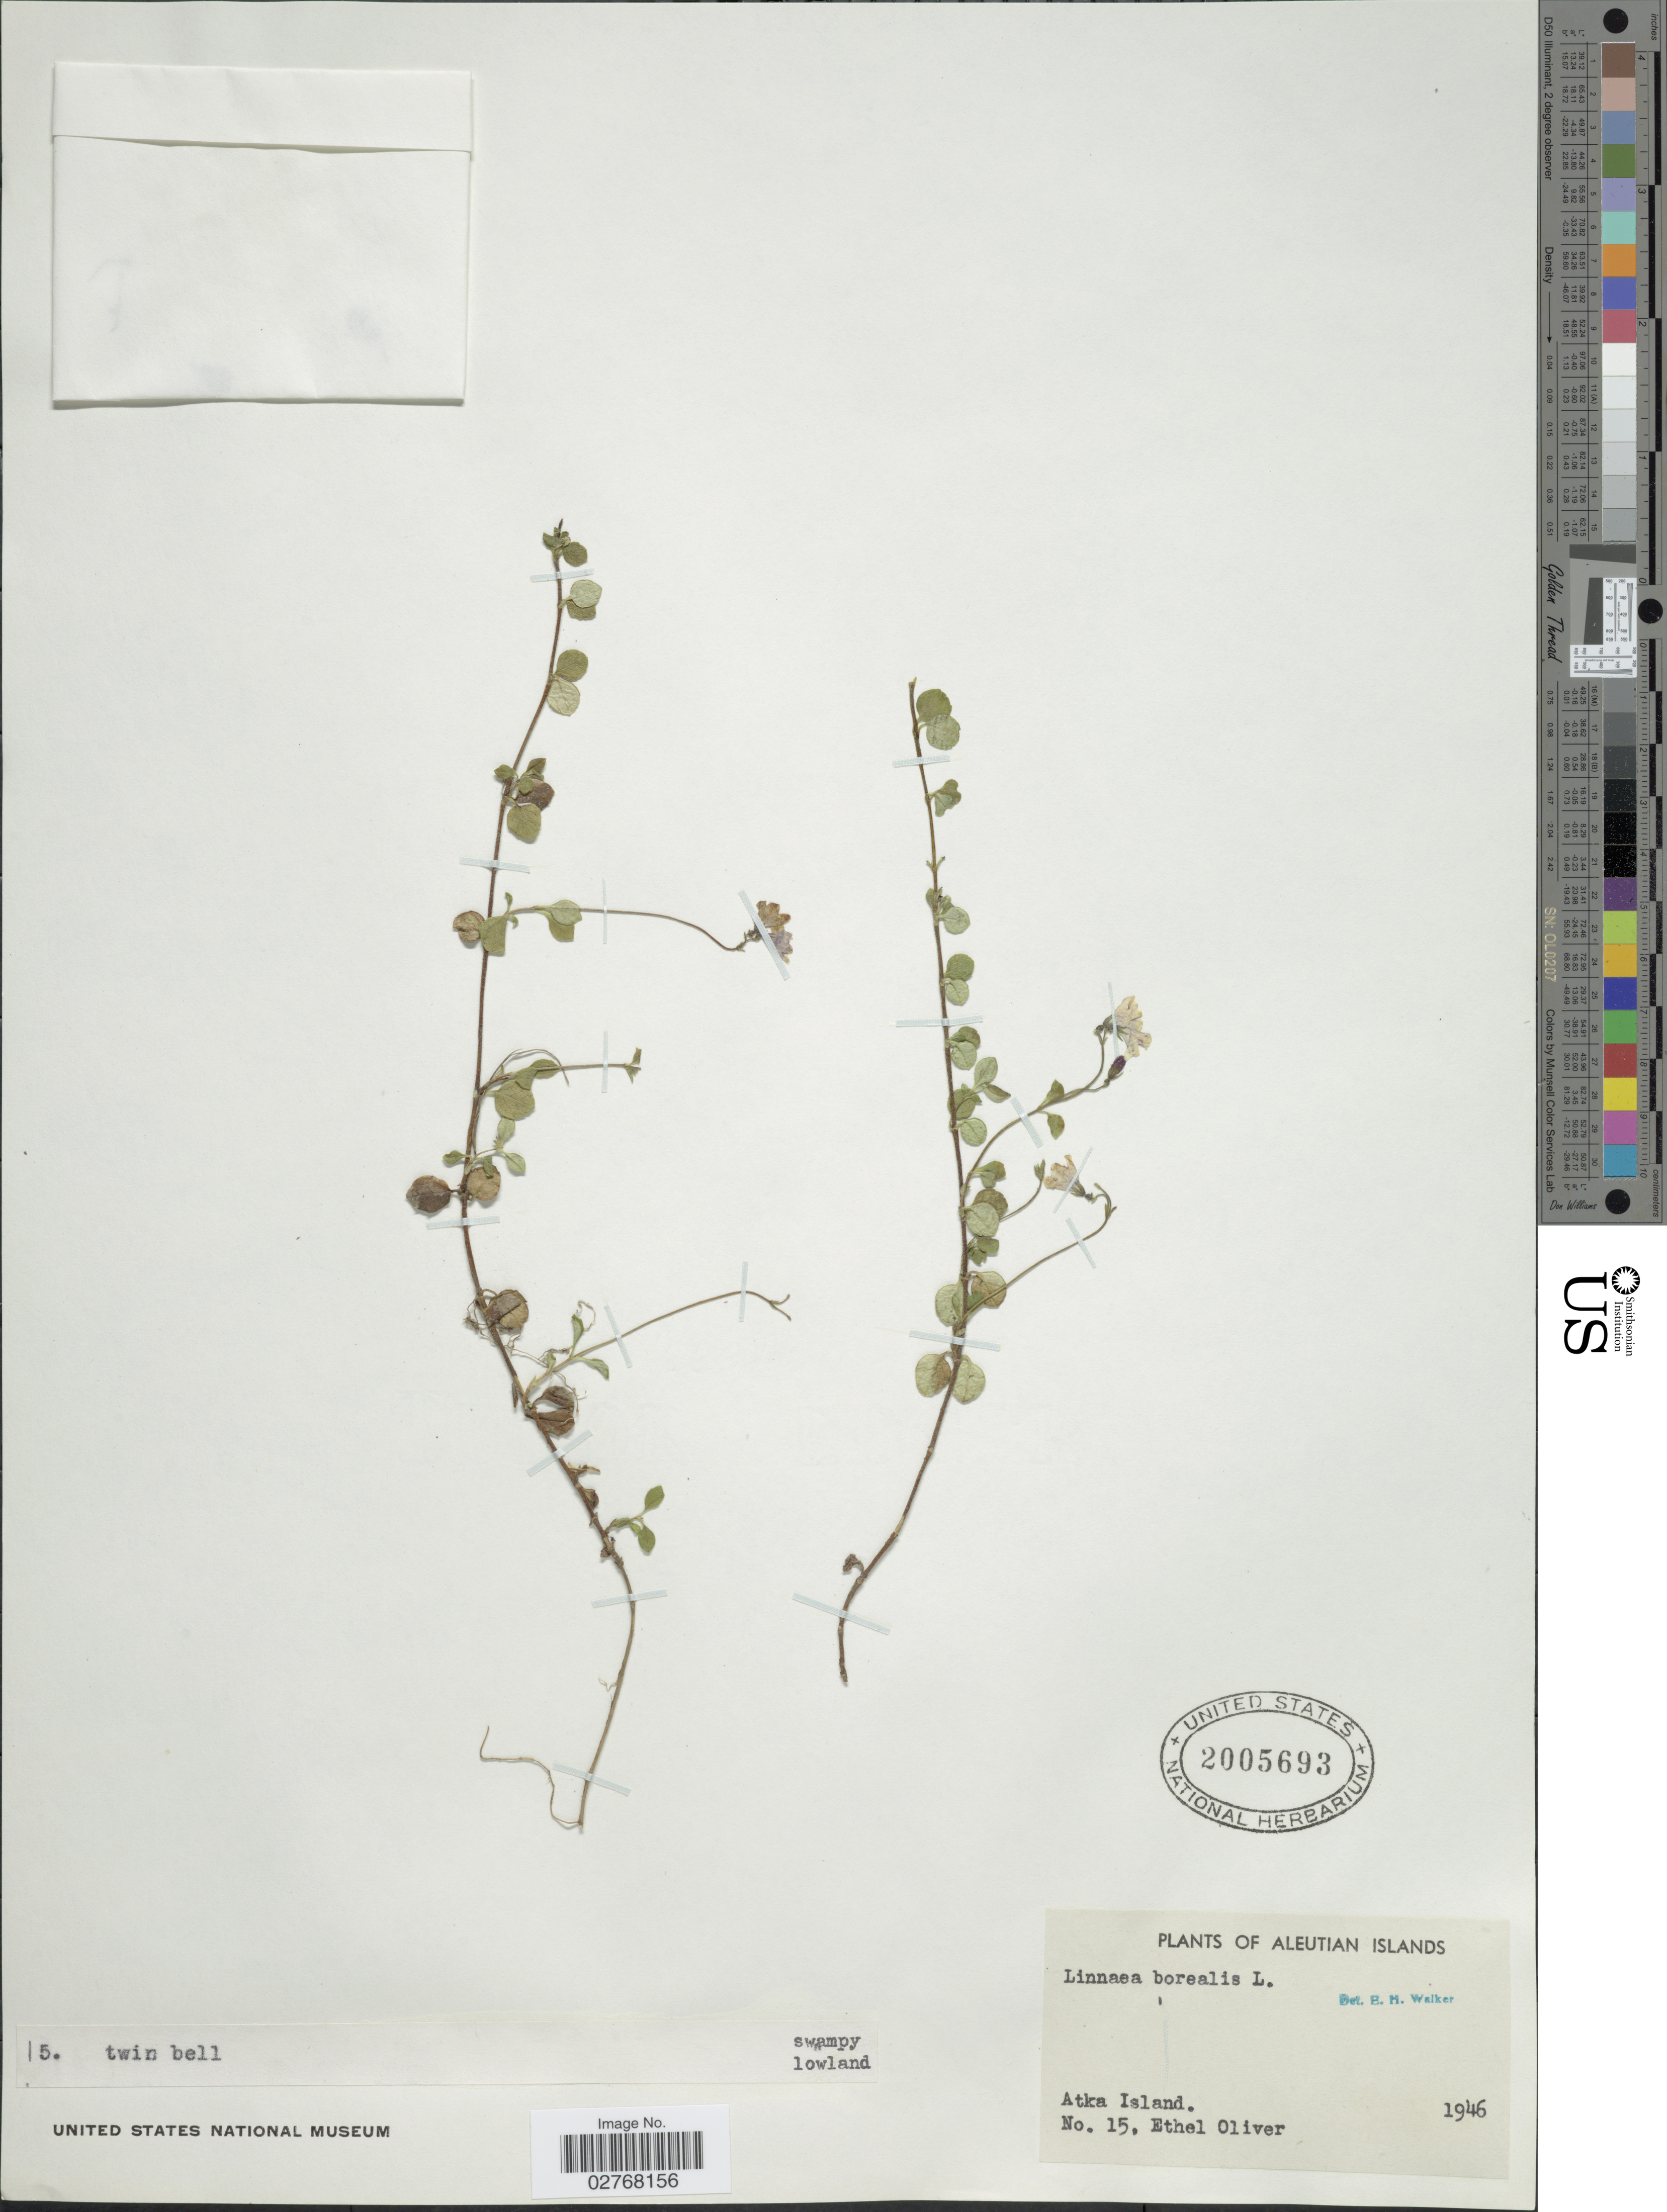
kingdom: Plantae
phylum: Tracheophyta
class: Magnoliopsida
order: Dipsacales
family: Caprifoliaceae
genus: Linnaea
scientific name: Linnaea borealis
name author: L.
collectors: E. Oliver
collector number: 15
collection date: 1946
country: United States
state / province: Alaska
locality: Aleutian Islands. Atka Island.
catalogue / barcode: US 2005693